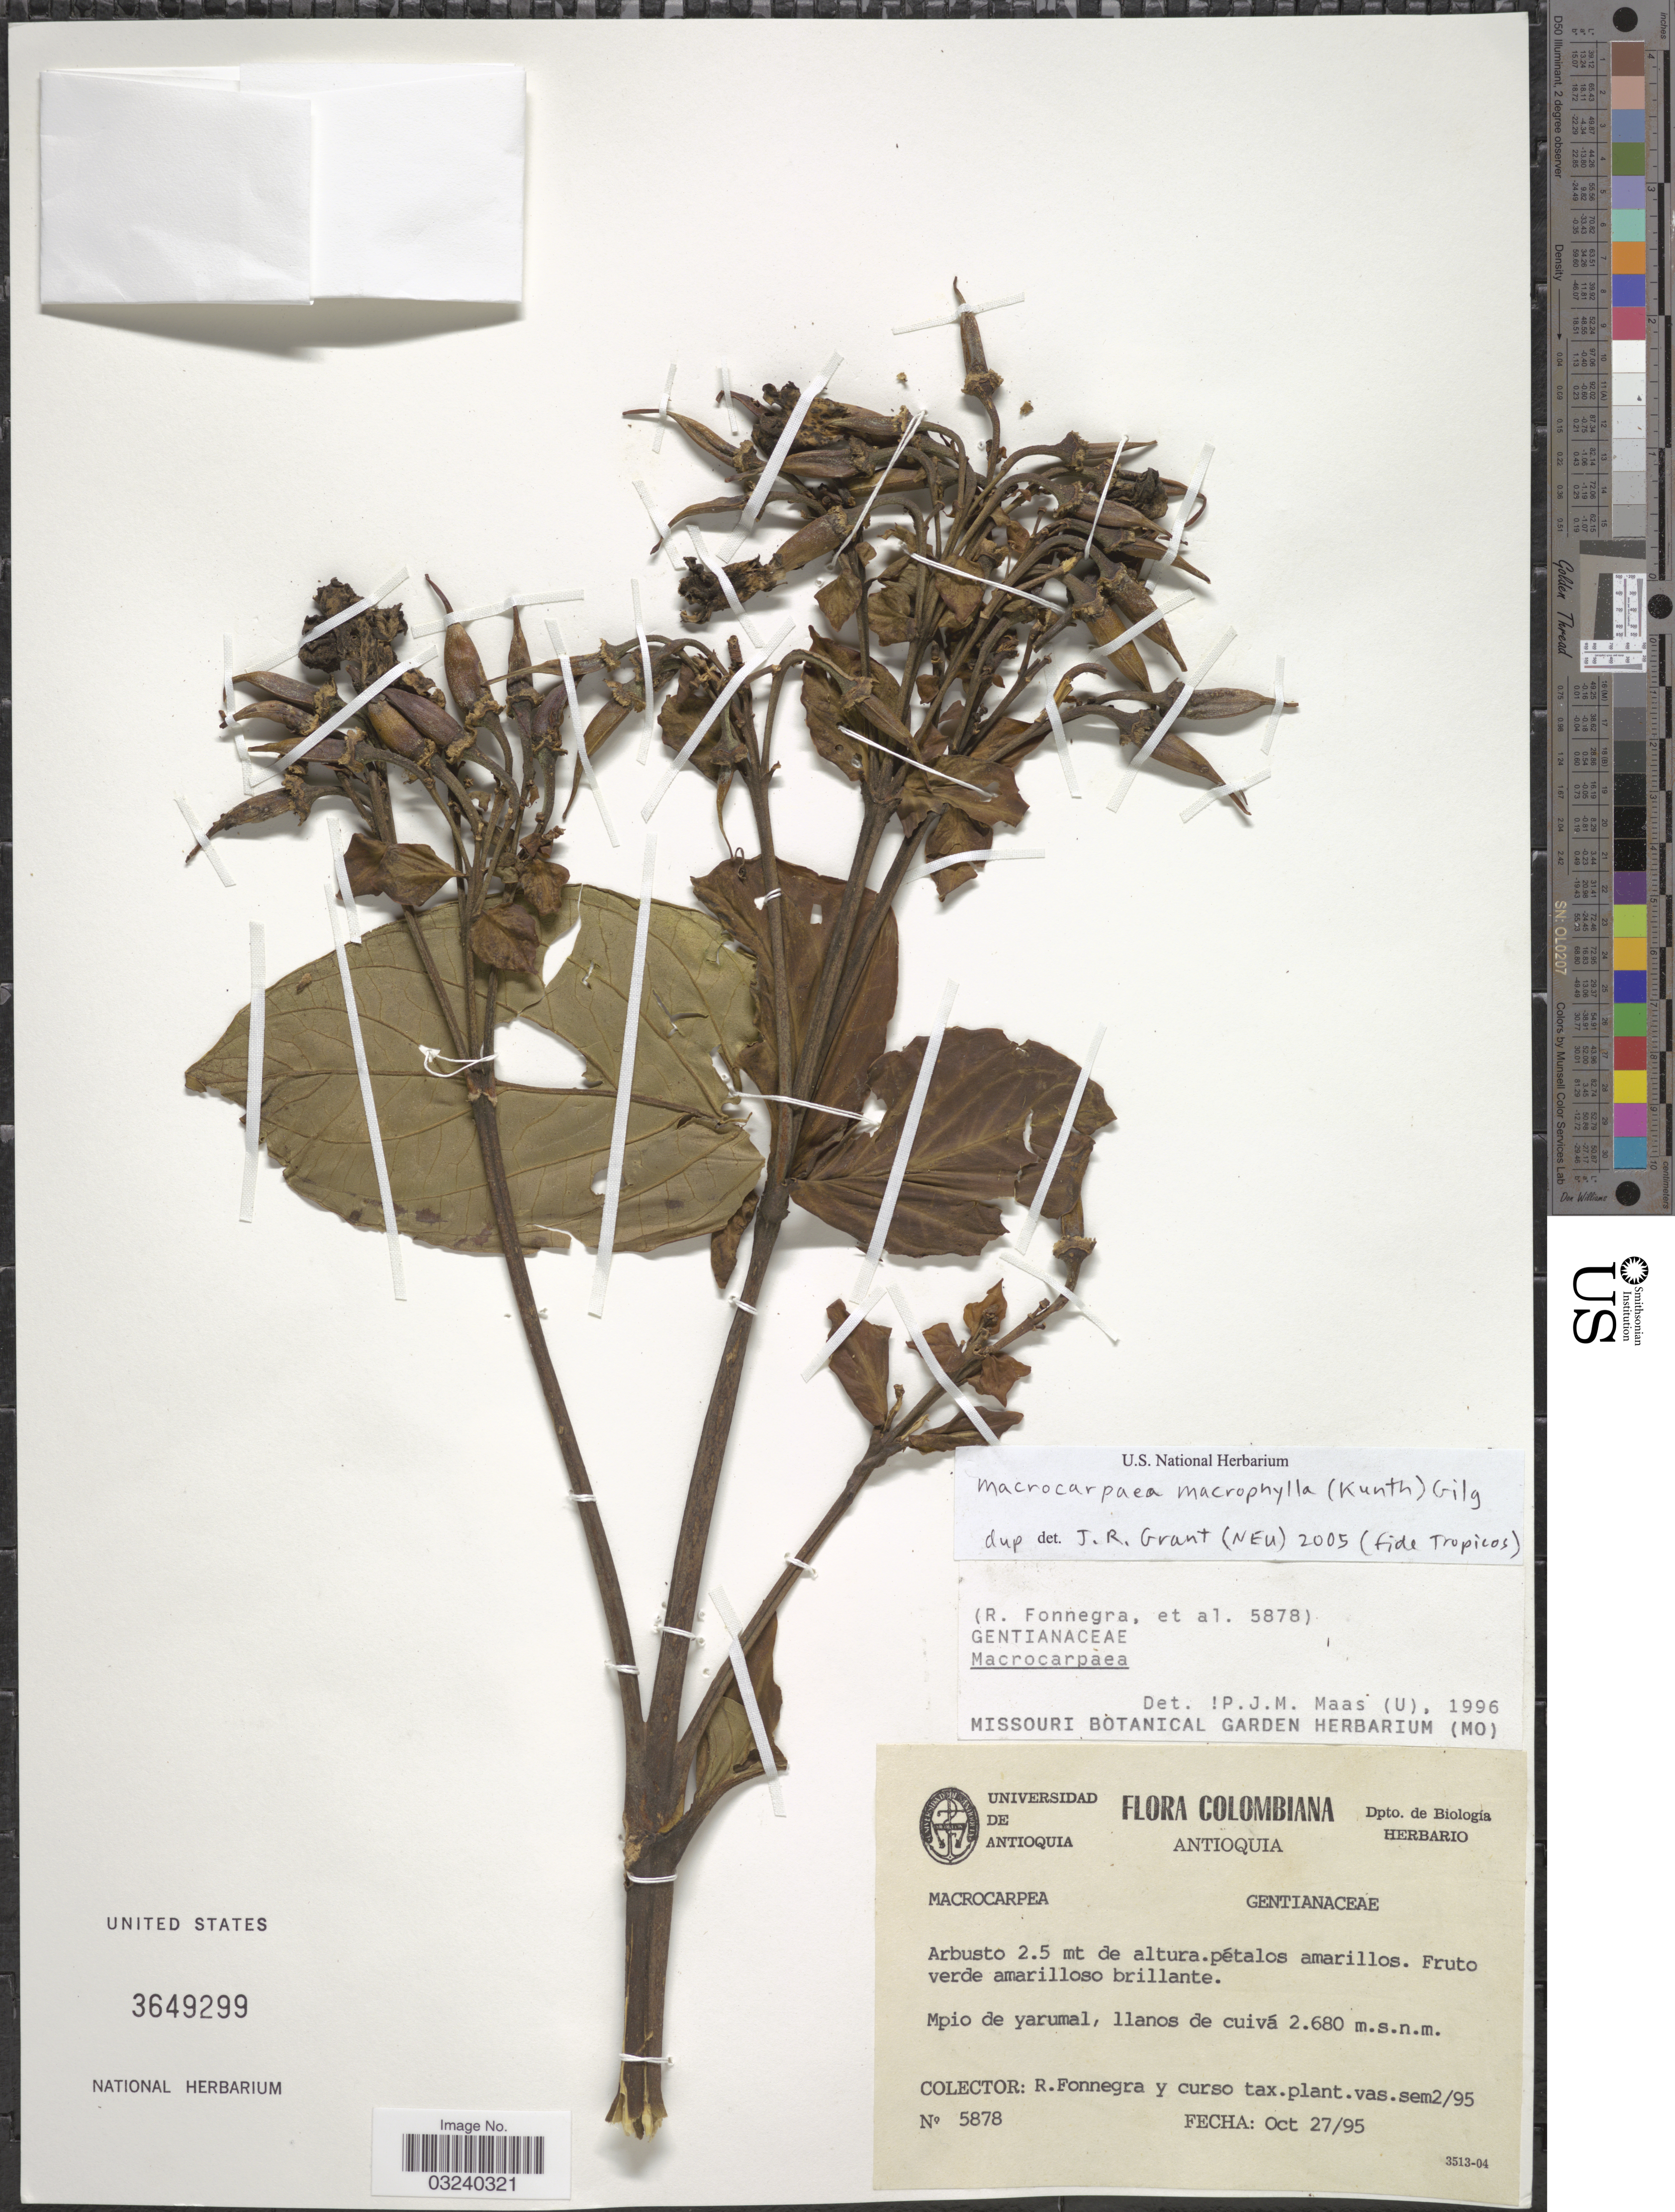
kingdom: Plantae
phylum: Tracheophyta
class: Magnoliopsida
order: Gentianales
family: Gentianaceae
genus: Macrocarpaea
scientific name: Macrocarpaea macrophylla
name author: (Kunth) Gilg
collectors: R. Fonnegra G. & Curso tax. plant. vas. sem. 2/95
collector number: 5878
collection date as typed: Transcribed d/m/y: 27/10/95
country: Colombia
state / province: Antioquia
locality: Mpio de yarumal, llanos de cuivá.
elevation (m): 2680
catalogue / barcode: US 3649299